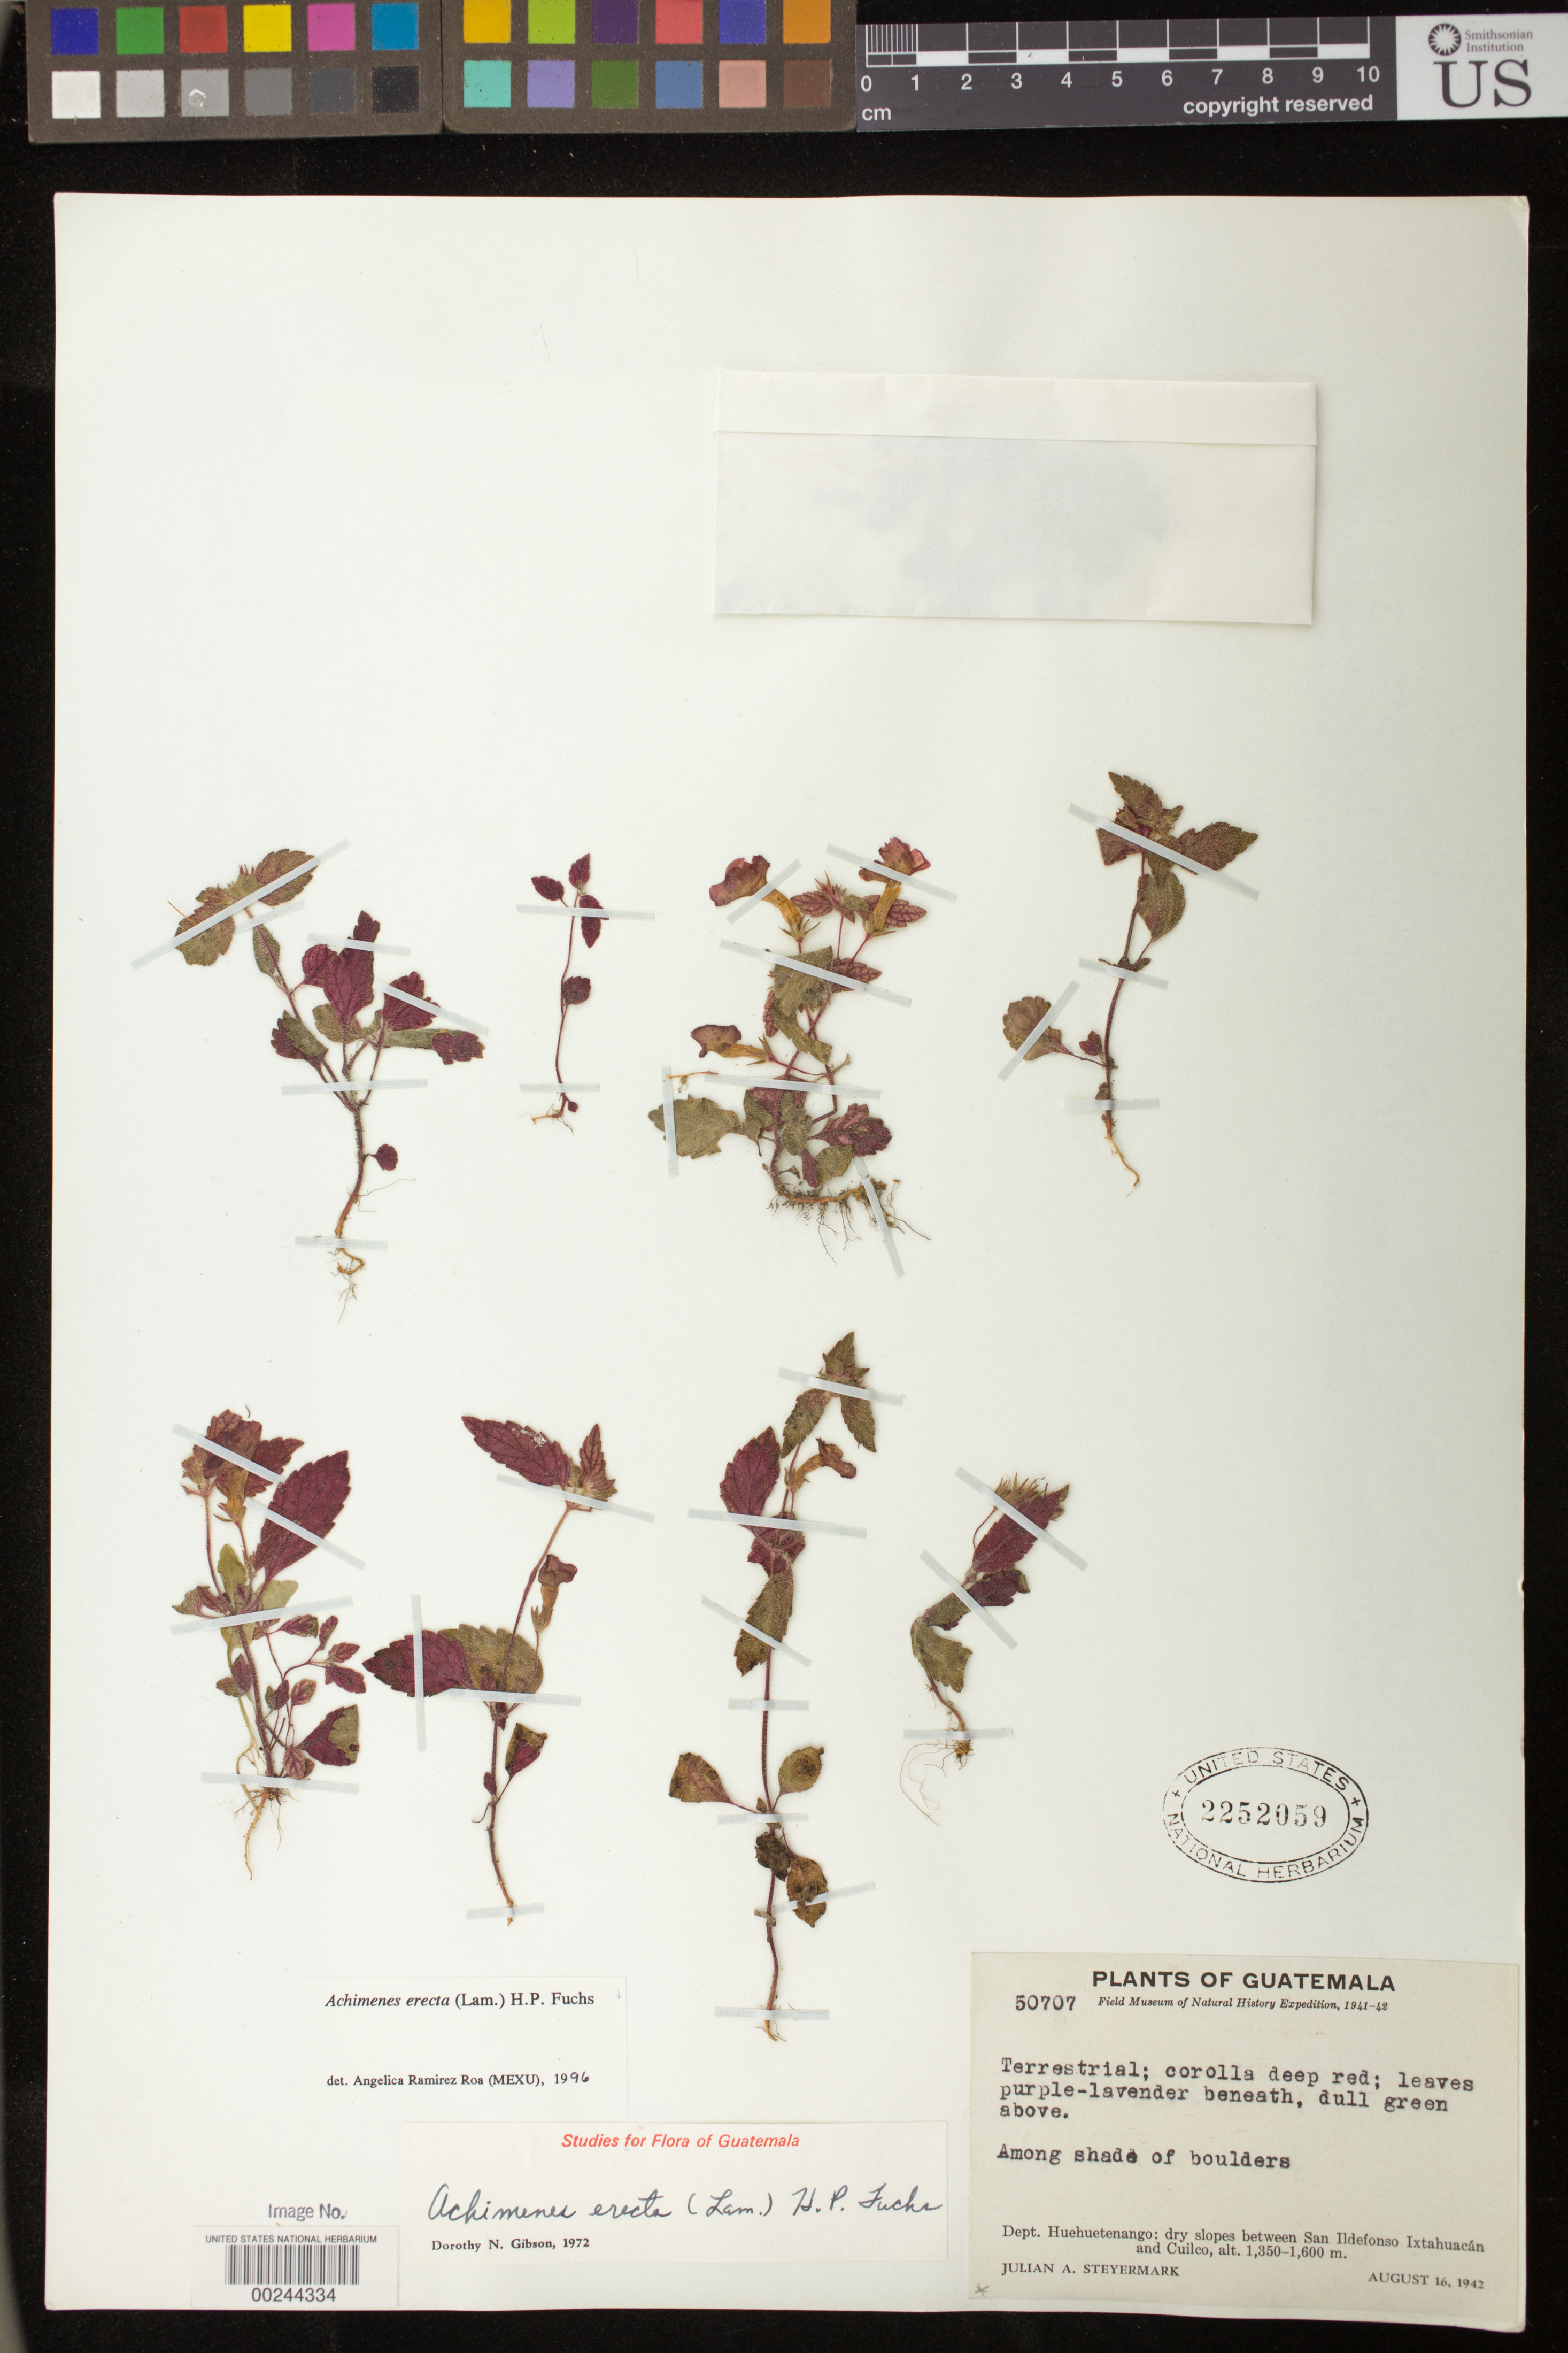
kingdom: Plantae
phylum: Tracheophyta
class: Magnoliopsida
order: Lamiales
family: Gesneriaceae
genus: Achimenes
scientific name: Achimenes erecta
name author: (Lam.) H.P. Fuchs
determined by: Skog, Laurence E.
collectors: J. Steyermark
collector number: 50707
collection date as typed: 16 Aug 1942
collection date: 1942-08-16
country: Guatemala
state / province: Huehuetenango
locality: Between San Ildefonso Ixtahuacán and Cuilco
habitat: Dry slopes; among shade of boulders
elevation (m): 1350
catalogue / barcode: US 2252059